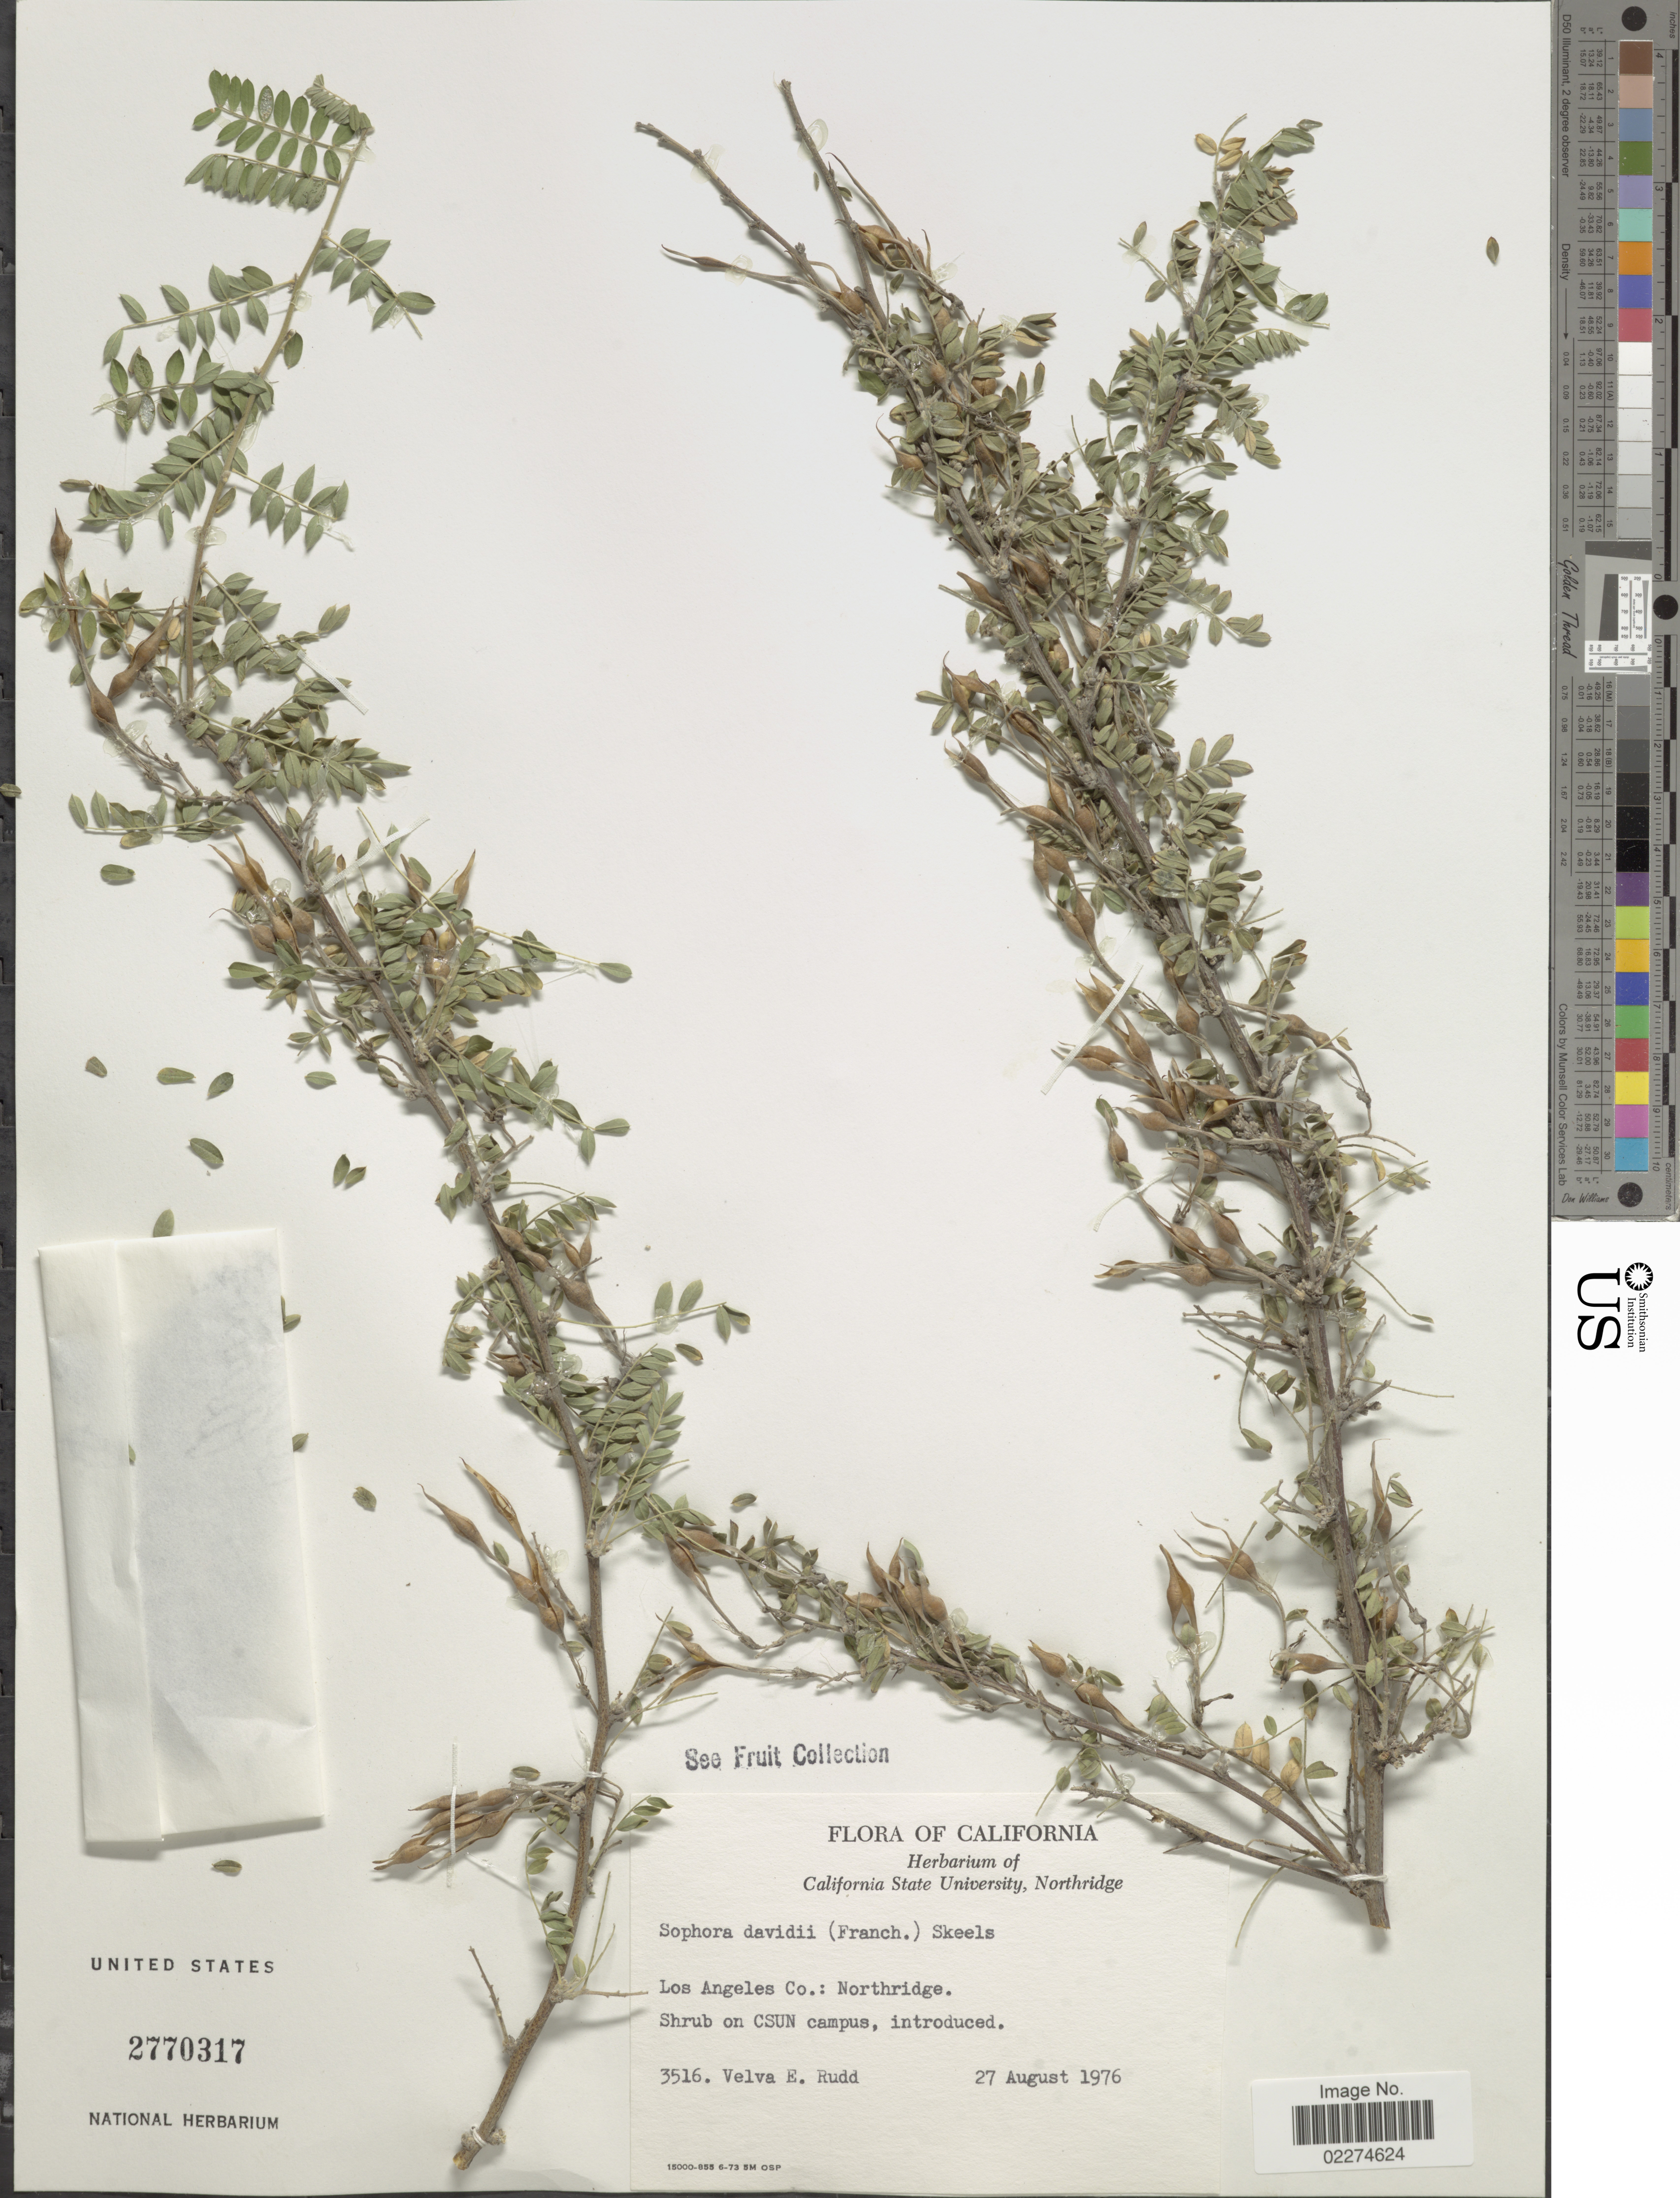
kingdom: Plantae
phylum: Tracheophyta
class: Magnoliopsida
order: Fabales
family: Fabaceae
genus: Sophora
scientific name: Sophora davidii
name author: (Franch.) Skeels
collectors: V. E. Rudd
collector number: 3516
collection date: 1976-08-27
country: United States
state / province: California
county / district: Los Angeles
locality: Los Angeles Co.: Northbridge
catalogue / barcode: US 2770317